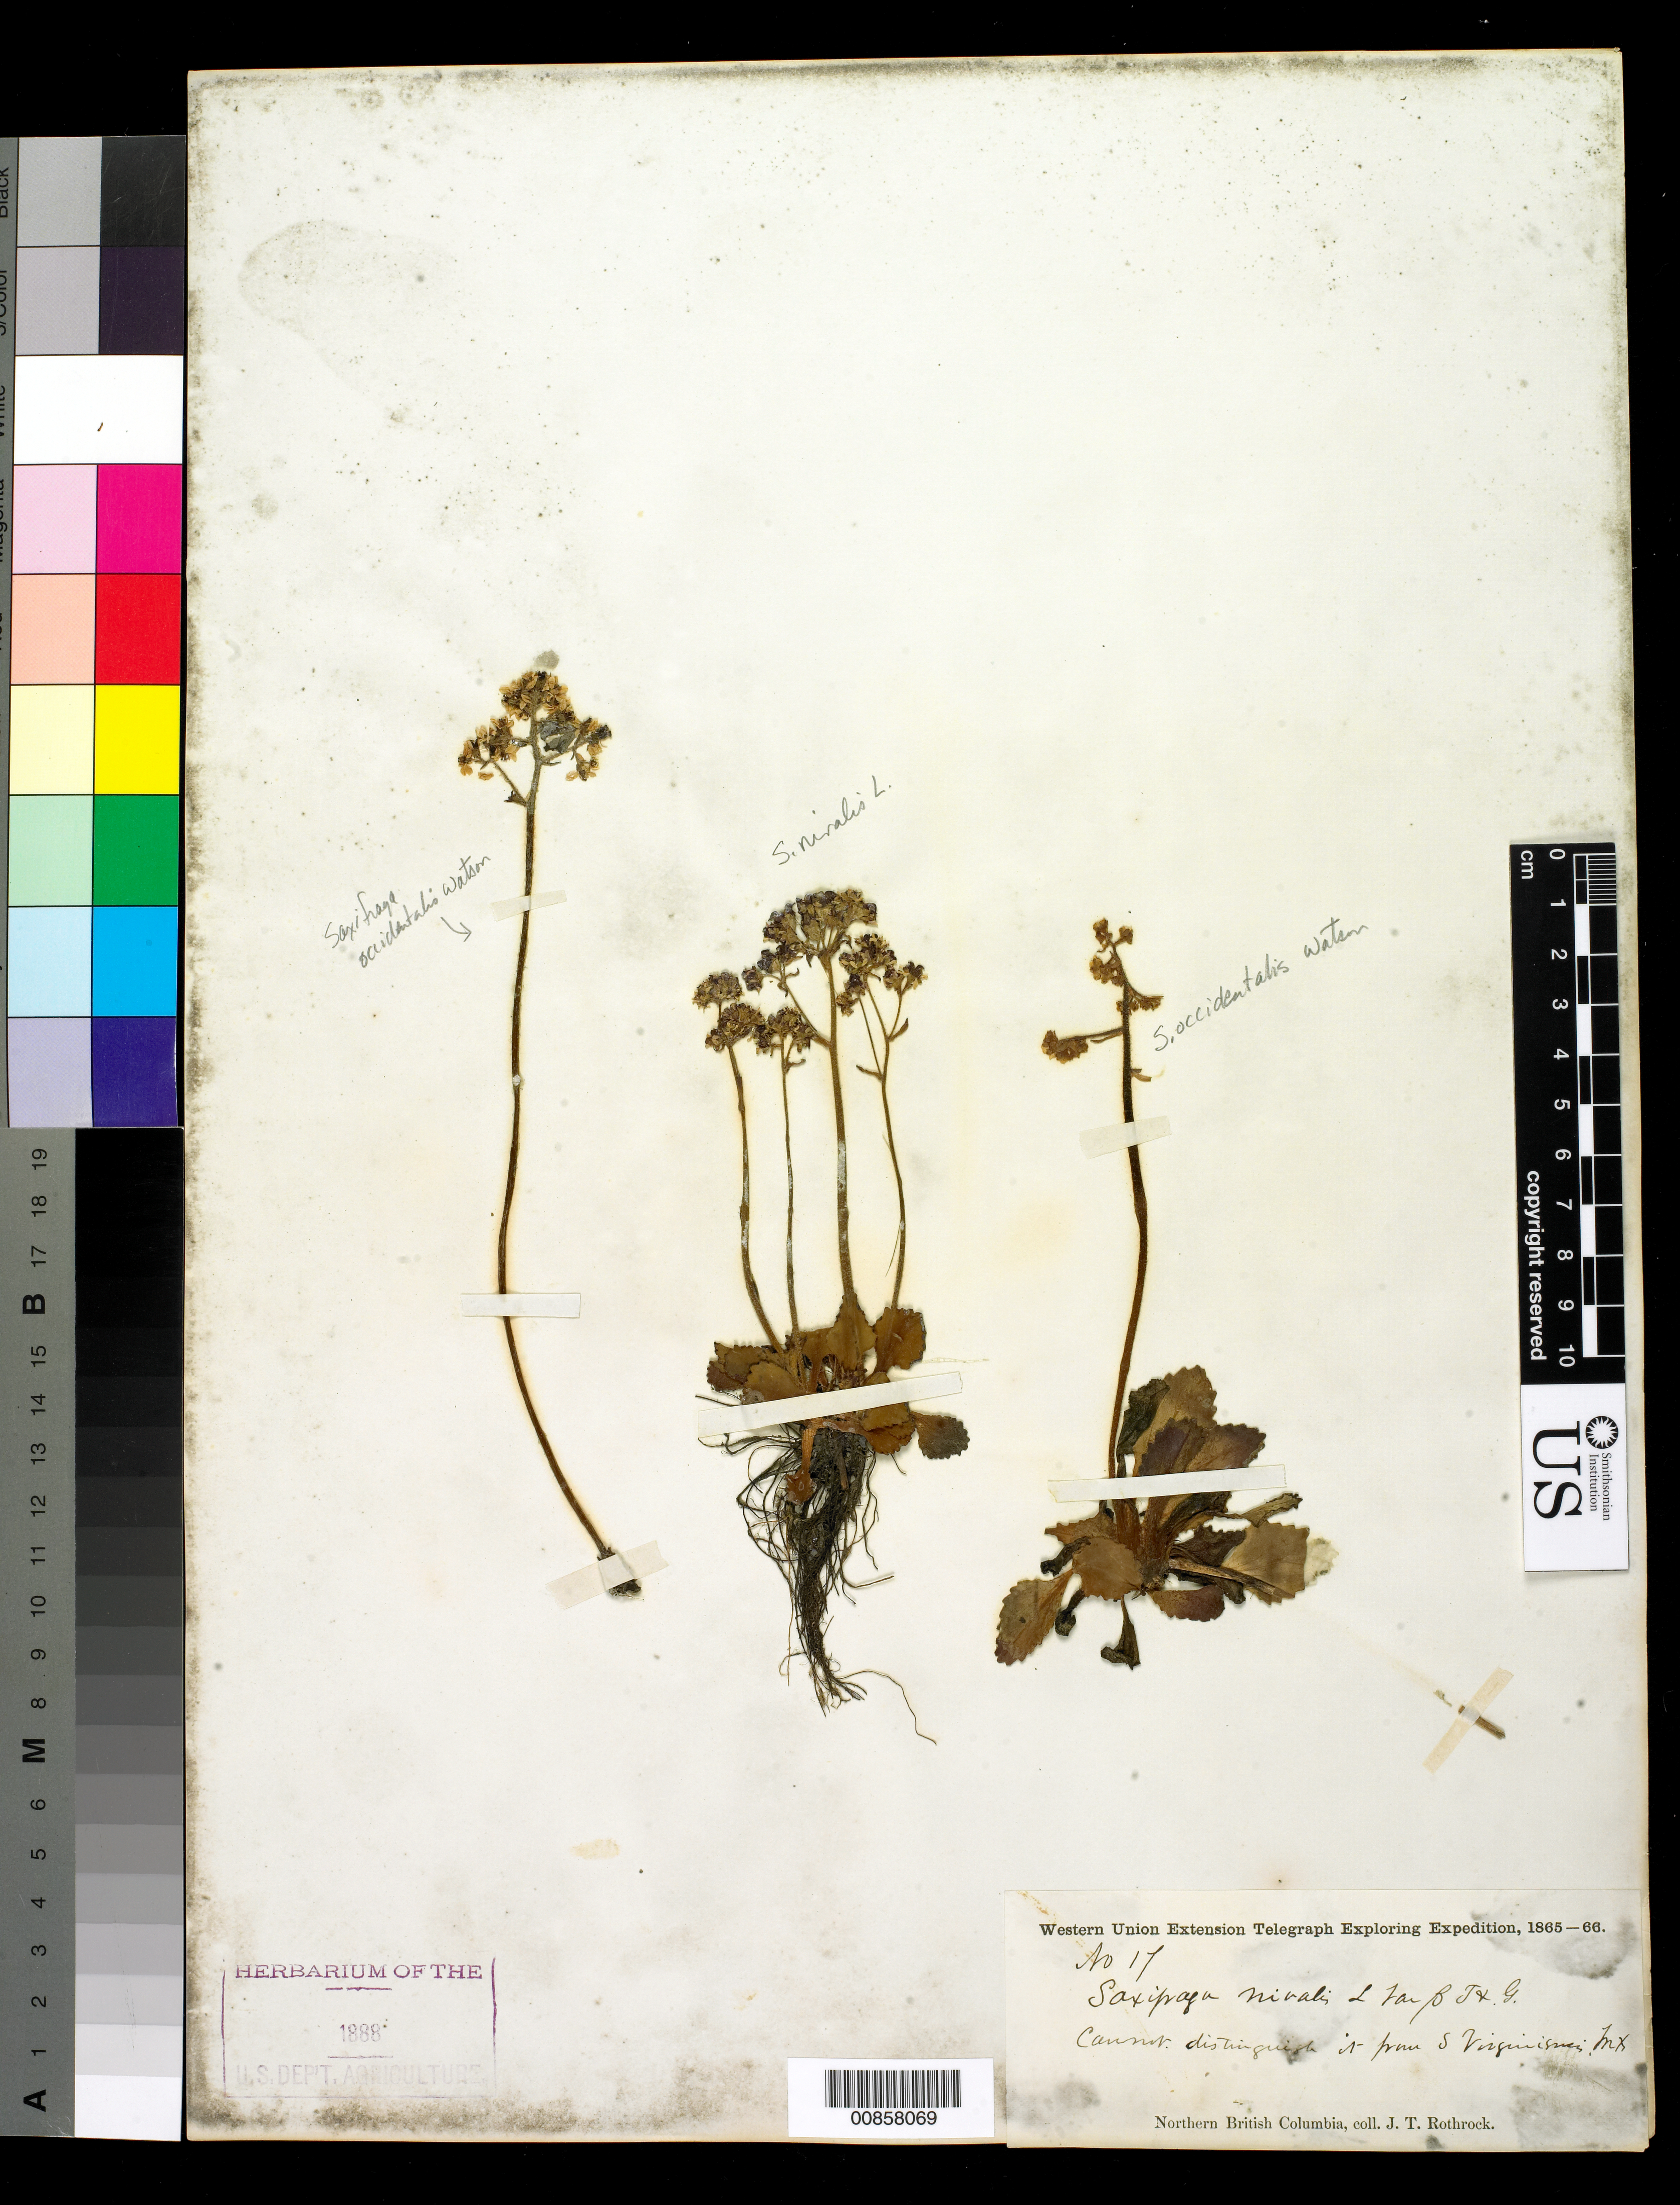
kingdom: Plantae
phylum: Tracheophyta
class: Magnoliopsida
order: Saxifragales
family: Saxifragaceae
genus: Micranthes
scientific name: Micranthes nivalis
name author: (L.) Small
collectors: J. T. Rothrock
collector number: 17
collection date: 1865/1866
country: Canada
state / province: British Columbia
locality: Northern British Columbia.